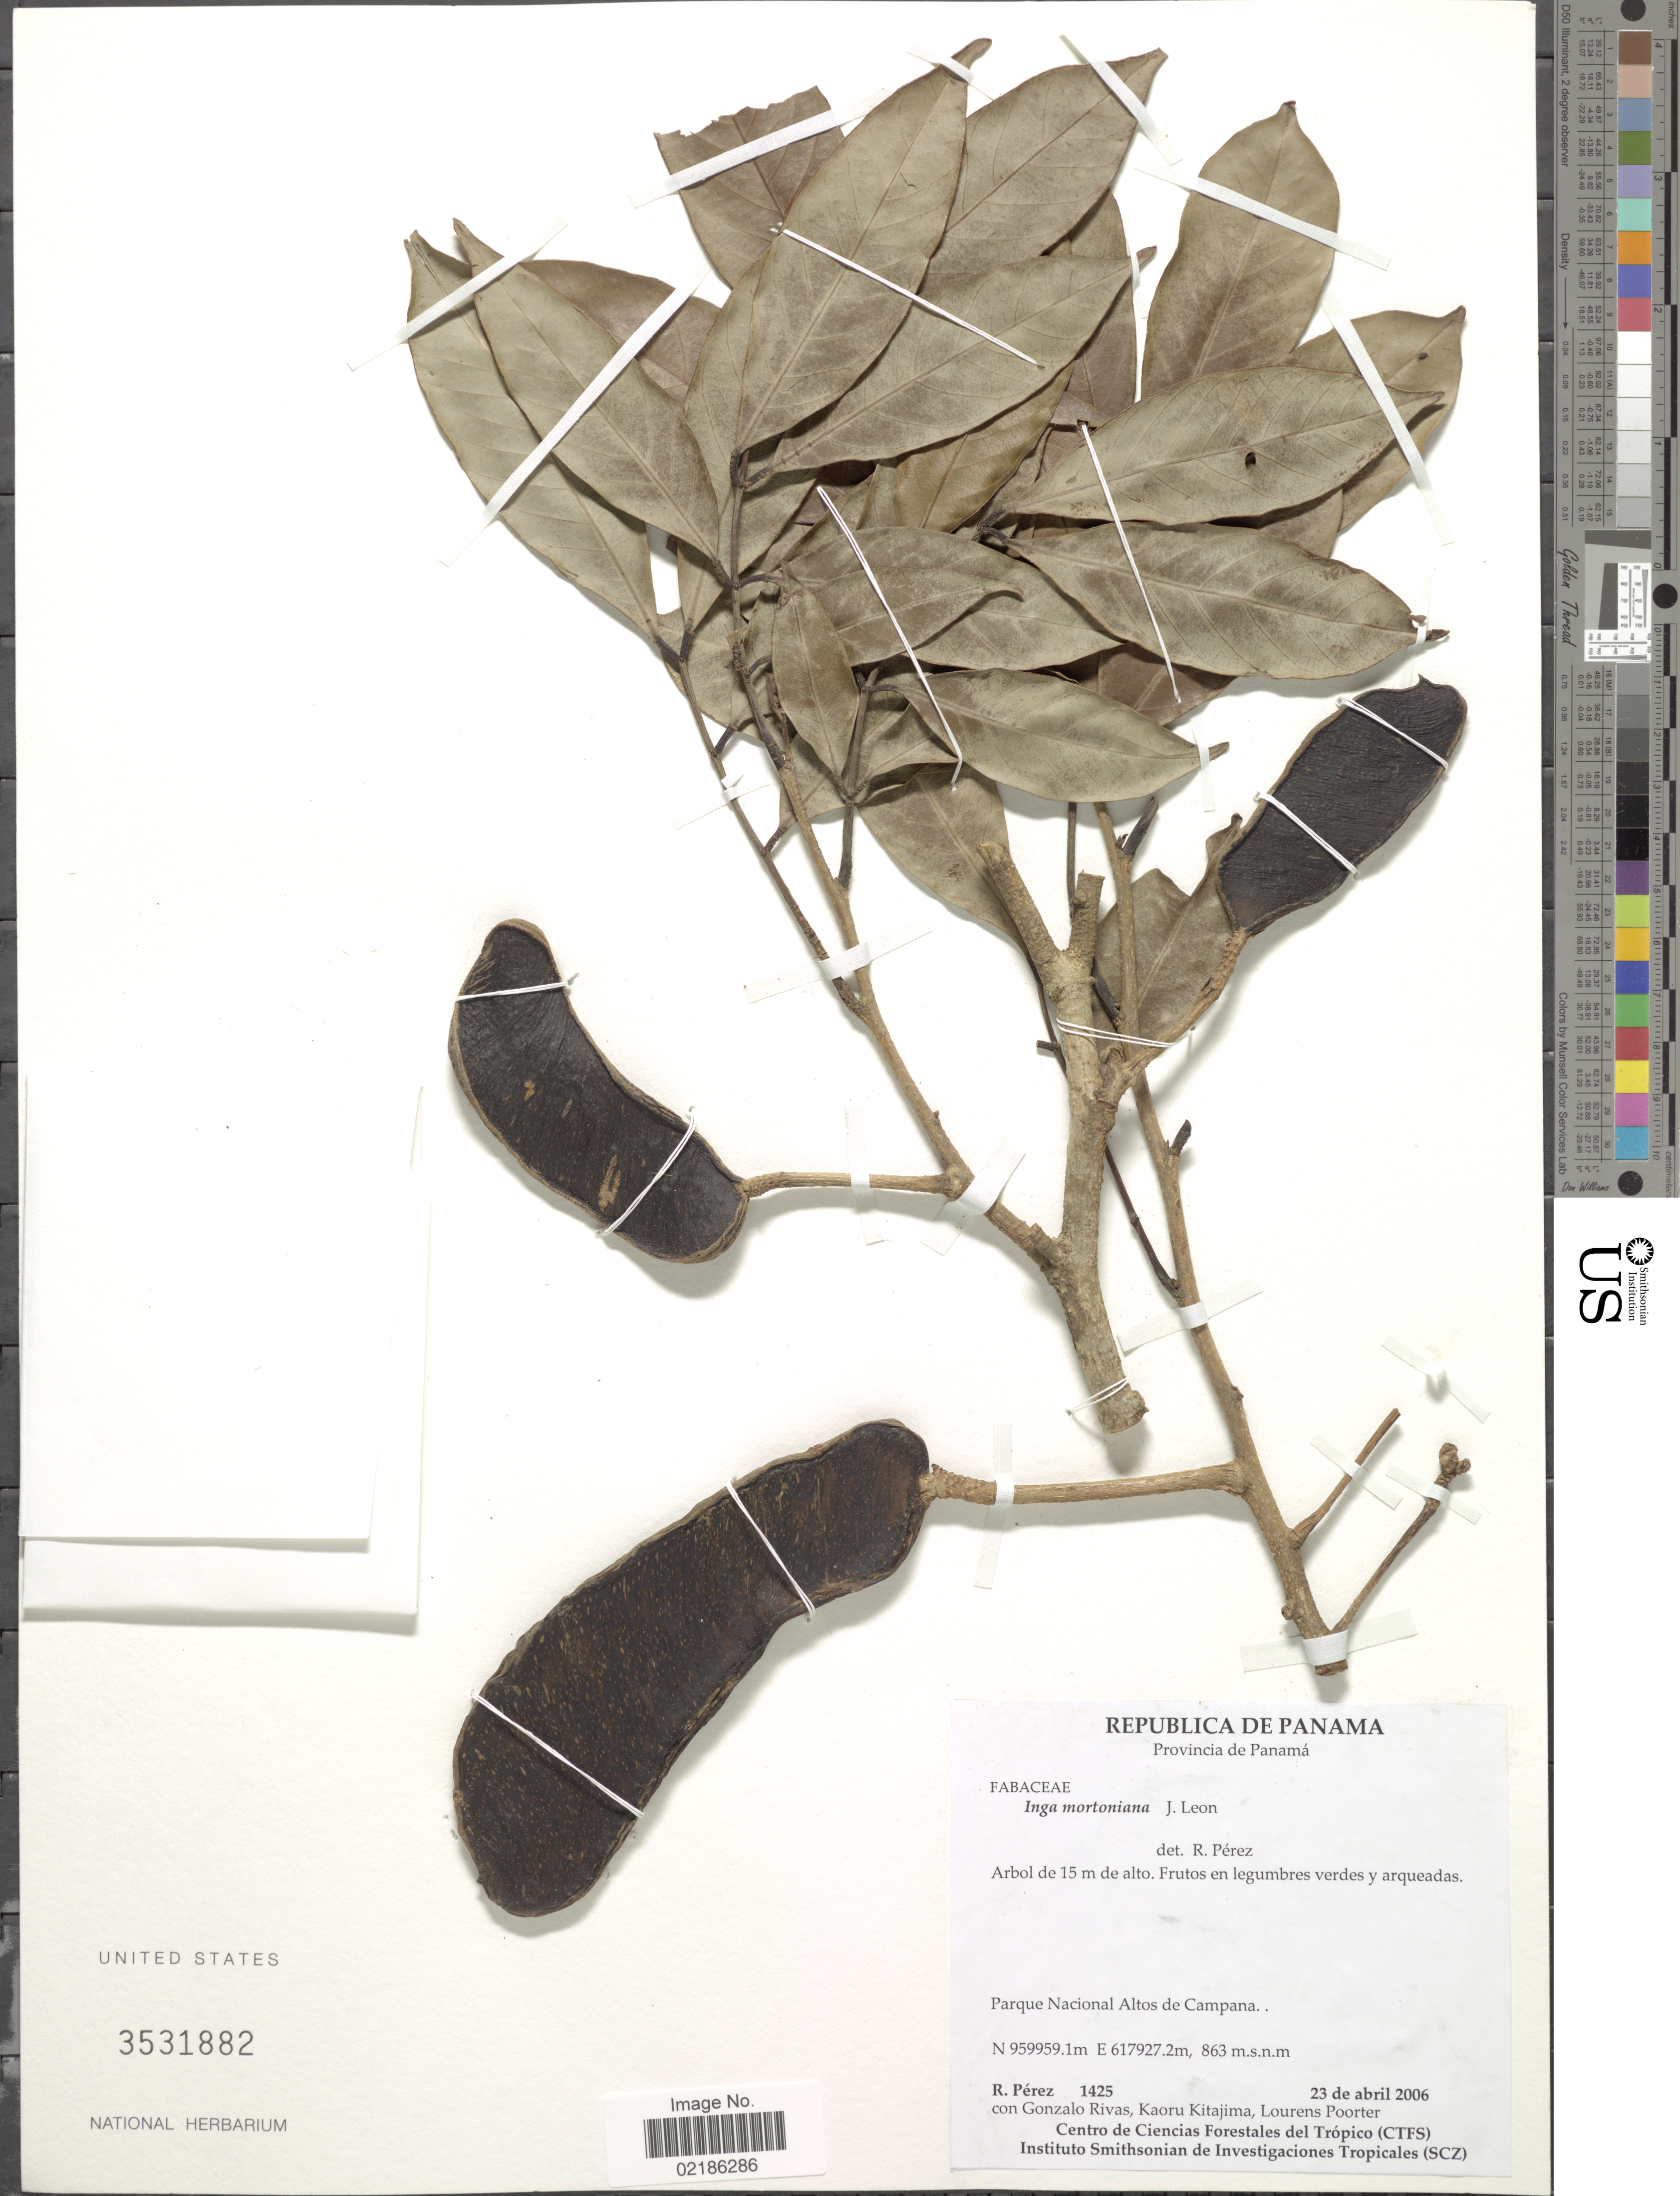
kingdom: Plantae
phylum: Tracheophyta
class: Magnoliopsida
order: Fabales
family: Fabaceae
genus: Inga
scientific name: Inga mortoniana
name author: J. León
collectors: R. Perez, G. Rivas, K. Kitajima & L. Poorter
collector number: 1425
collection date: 2006-04-23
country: Panama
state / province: Panamá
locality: Parque Nacional Altos de Campana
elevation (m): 863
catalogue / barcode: US 3531882